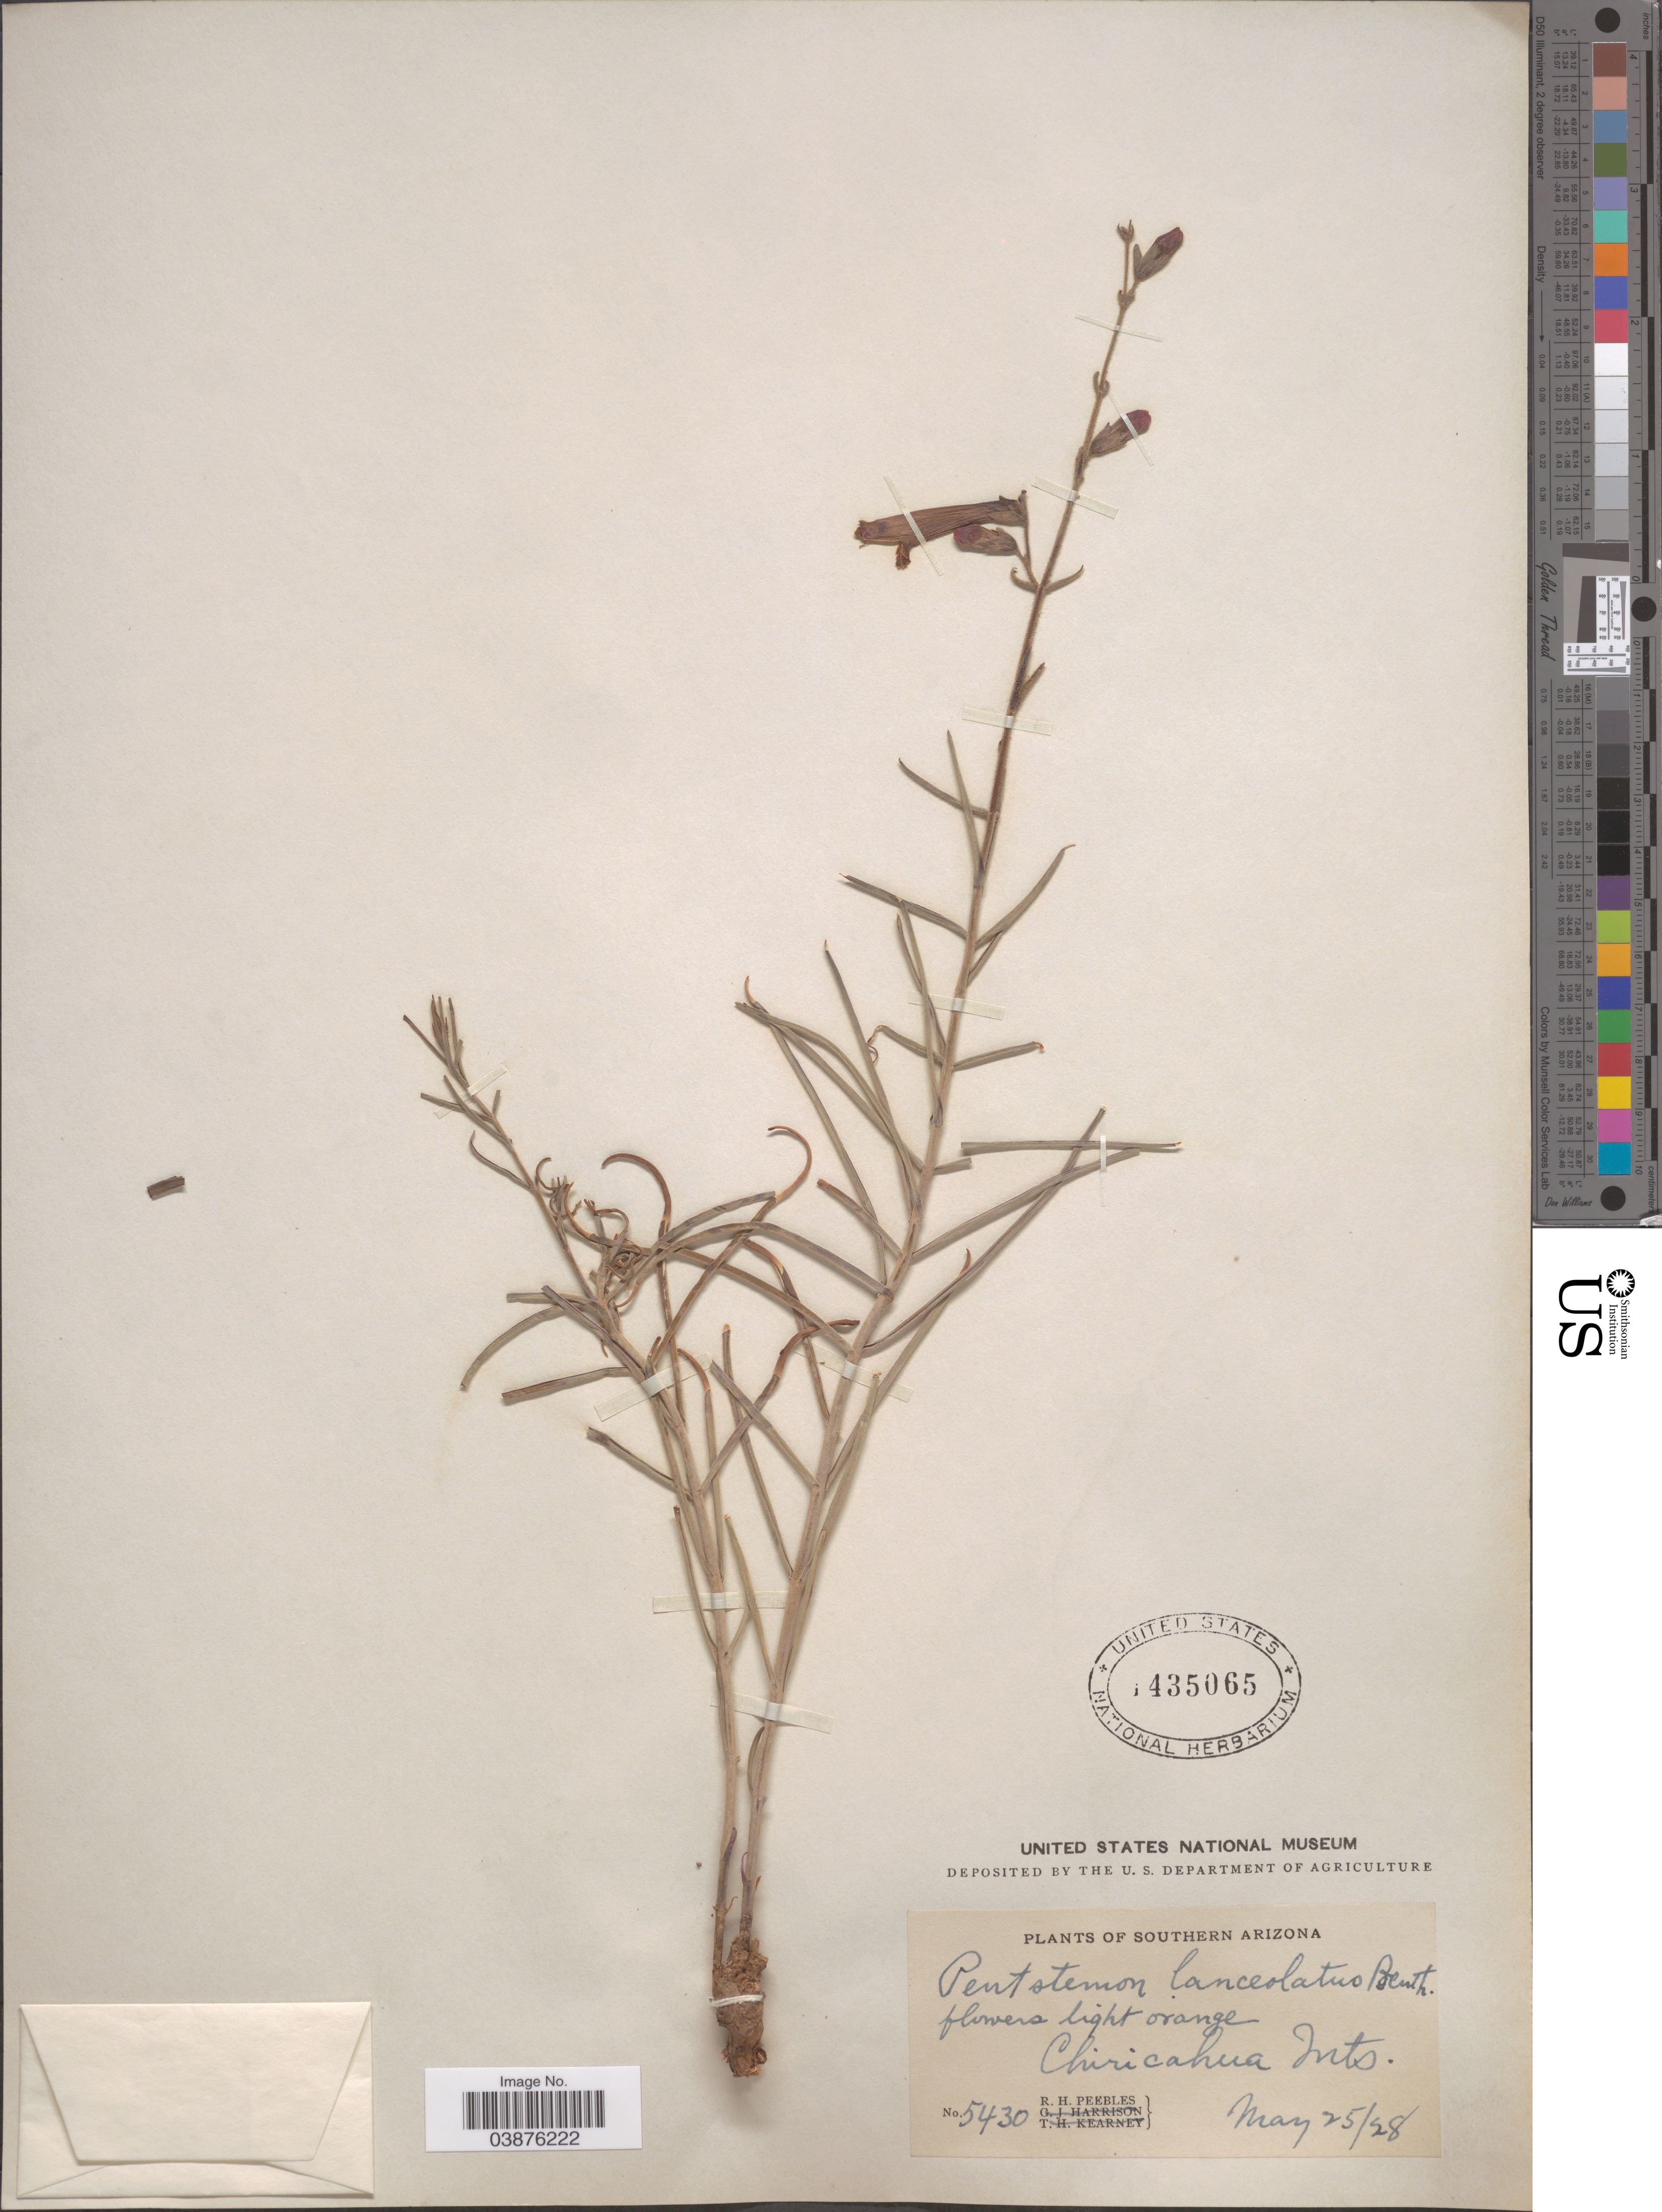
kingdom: Plantae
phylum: Tracheophyta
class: Magnoliopsida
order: Lamiales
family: Plantaginaceae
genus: Penstemon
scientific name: Penstemon lanceolatus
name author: Benth.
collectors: R. H. Peebles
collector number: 5430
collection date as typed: Transcribed d/m/y: 25/5/28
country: United States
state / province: Arizona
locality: Southern Arizona. Chiricahua Mts.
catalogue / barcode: US 1435065